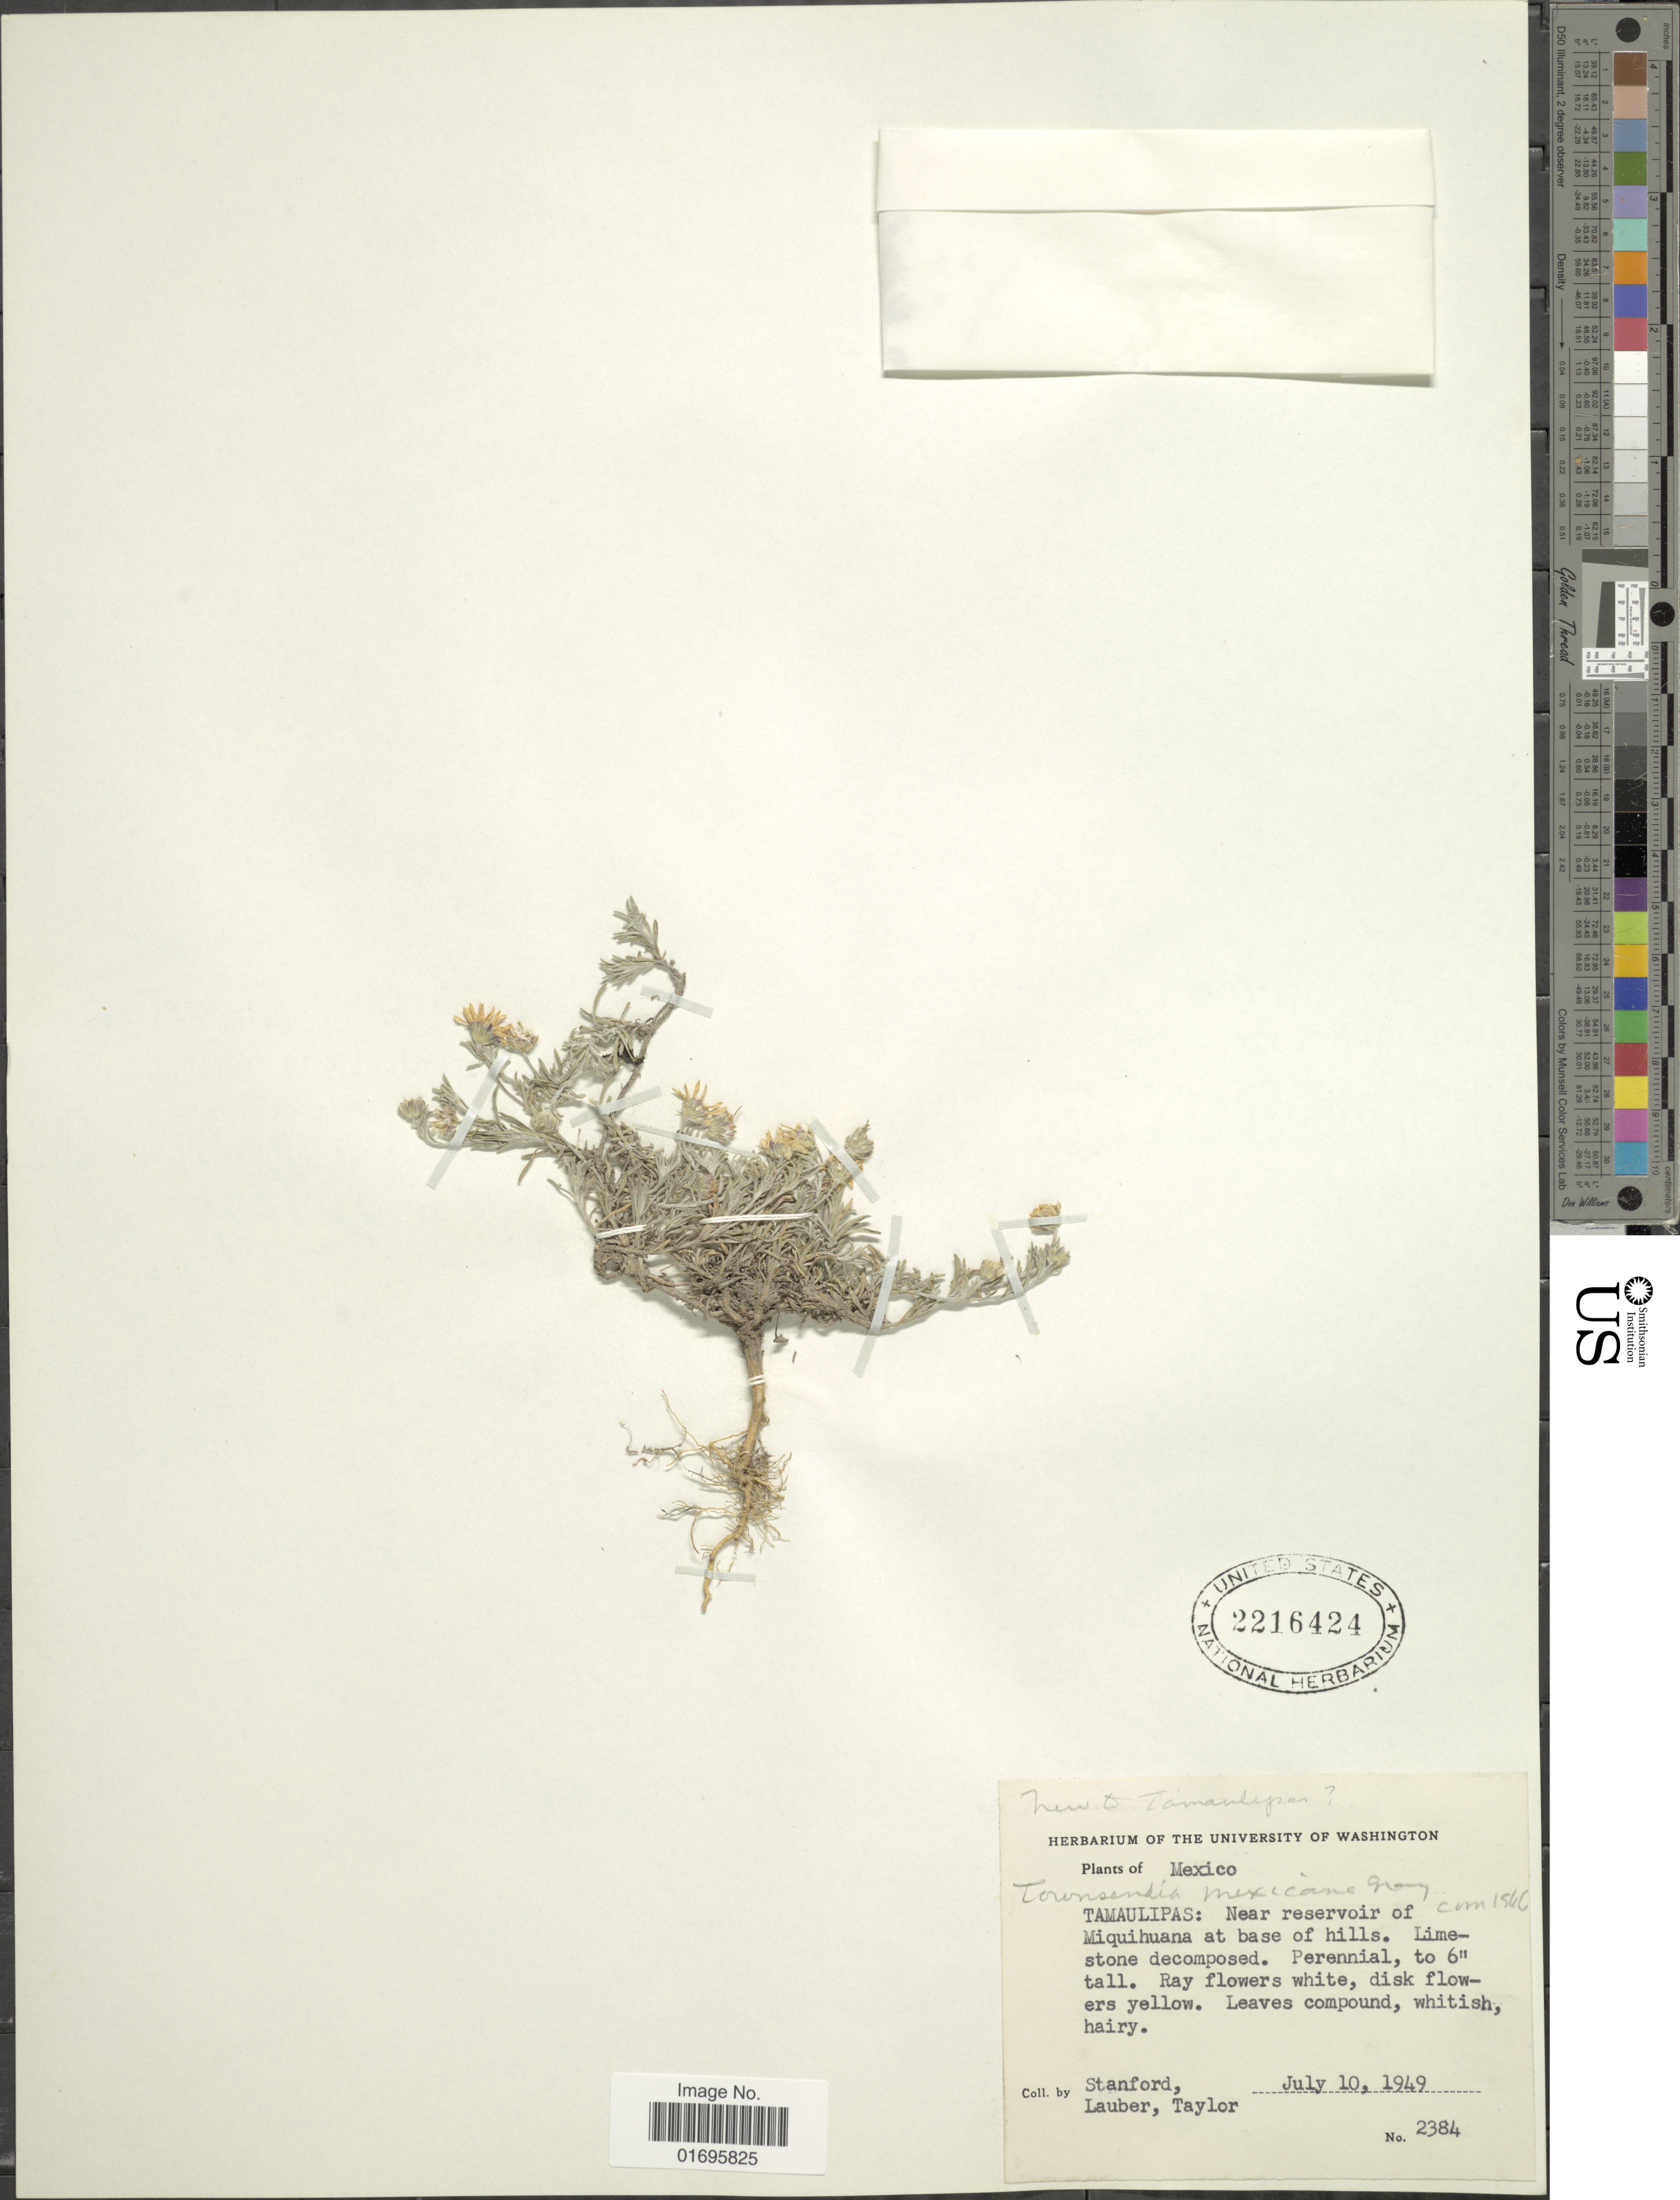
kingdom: Plantae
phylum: Tracheophyta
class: Magnoliopsida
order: Asterales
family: Asteraceae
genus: Townsendia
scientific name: Townsendia mexicana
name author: A. Gray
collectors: -. Stanford, Lauber, -- & -- Taylor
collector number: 2384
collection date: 1949-07-10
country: Mexico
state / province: Tamaulipas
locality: Tamaulipas: Near reservoir of Miquihuana at base of hills.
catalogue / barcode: US 2216424